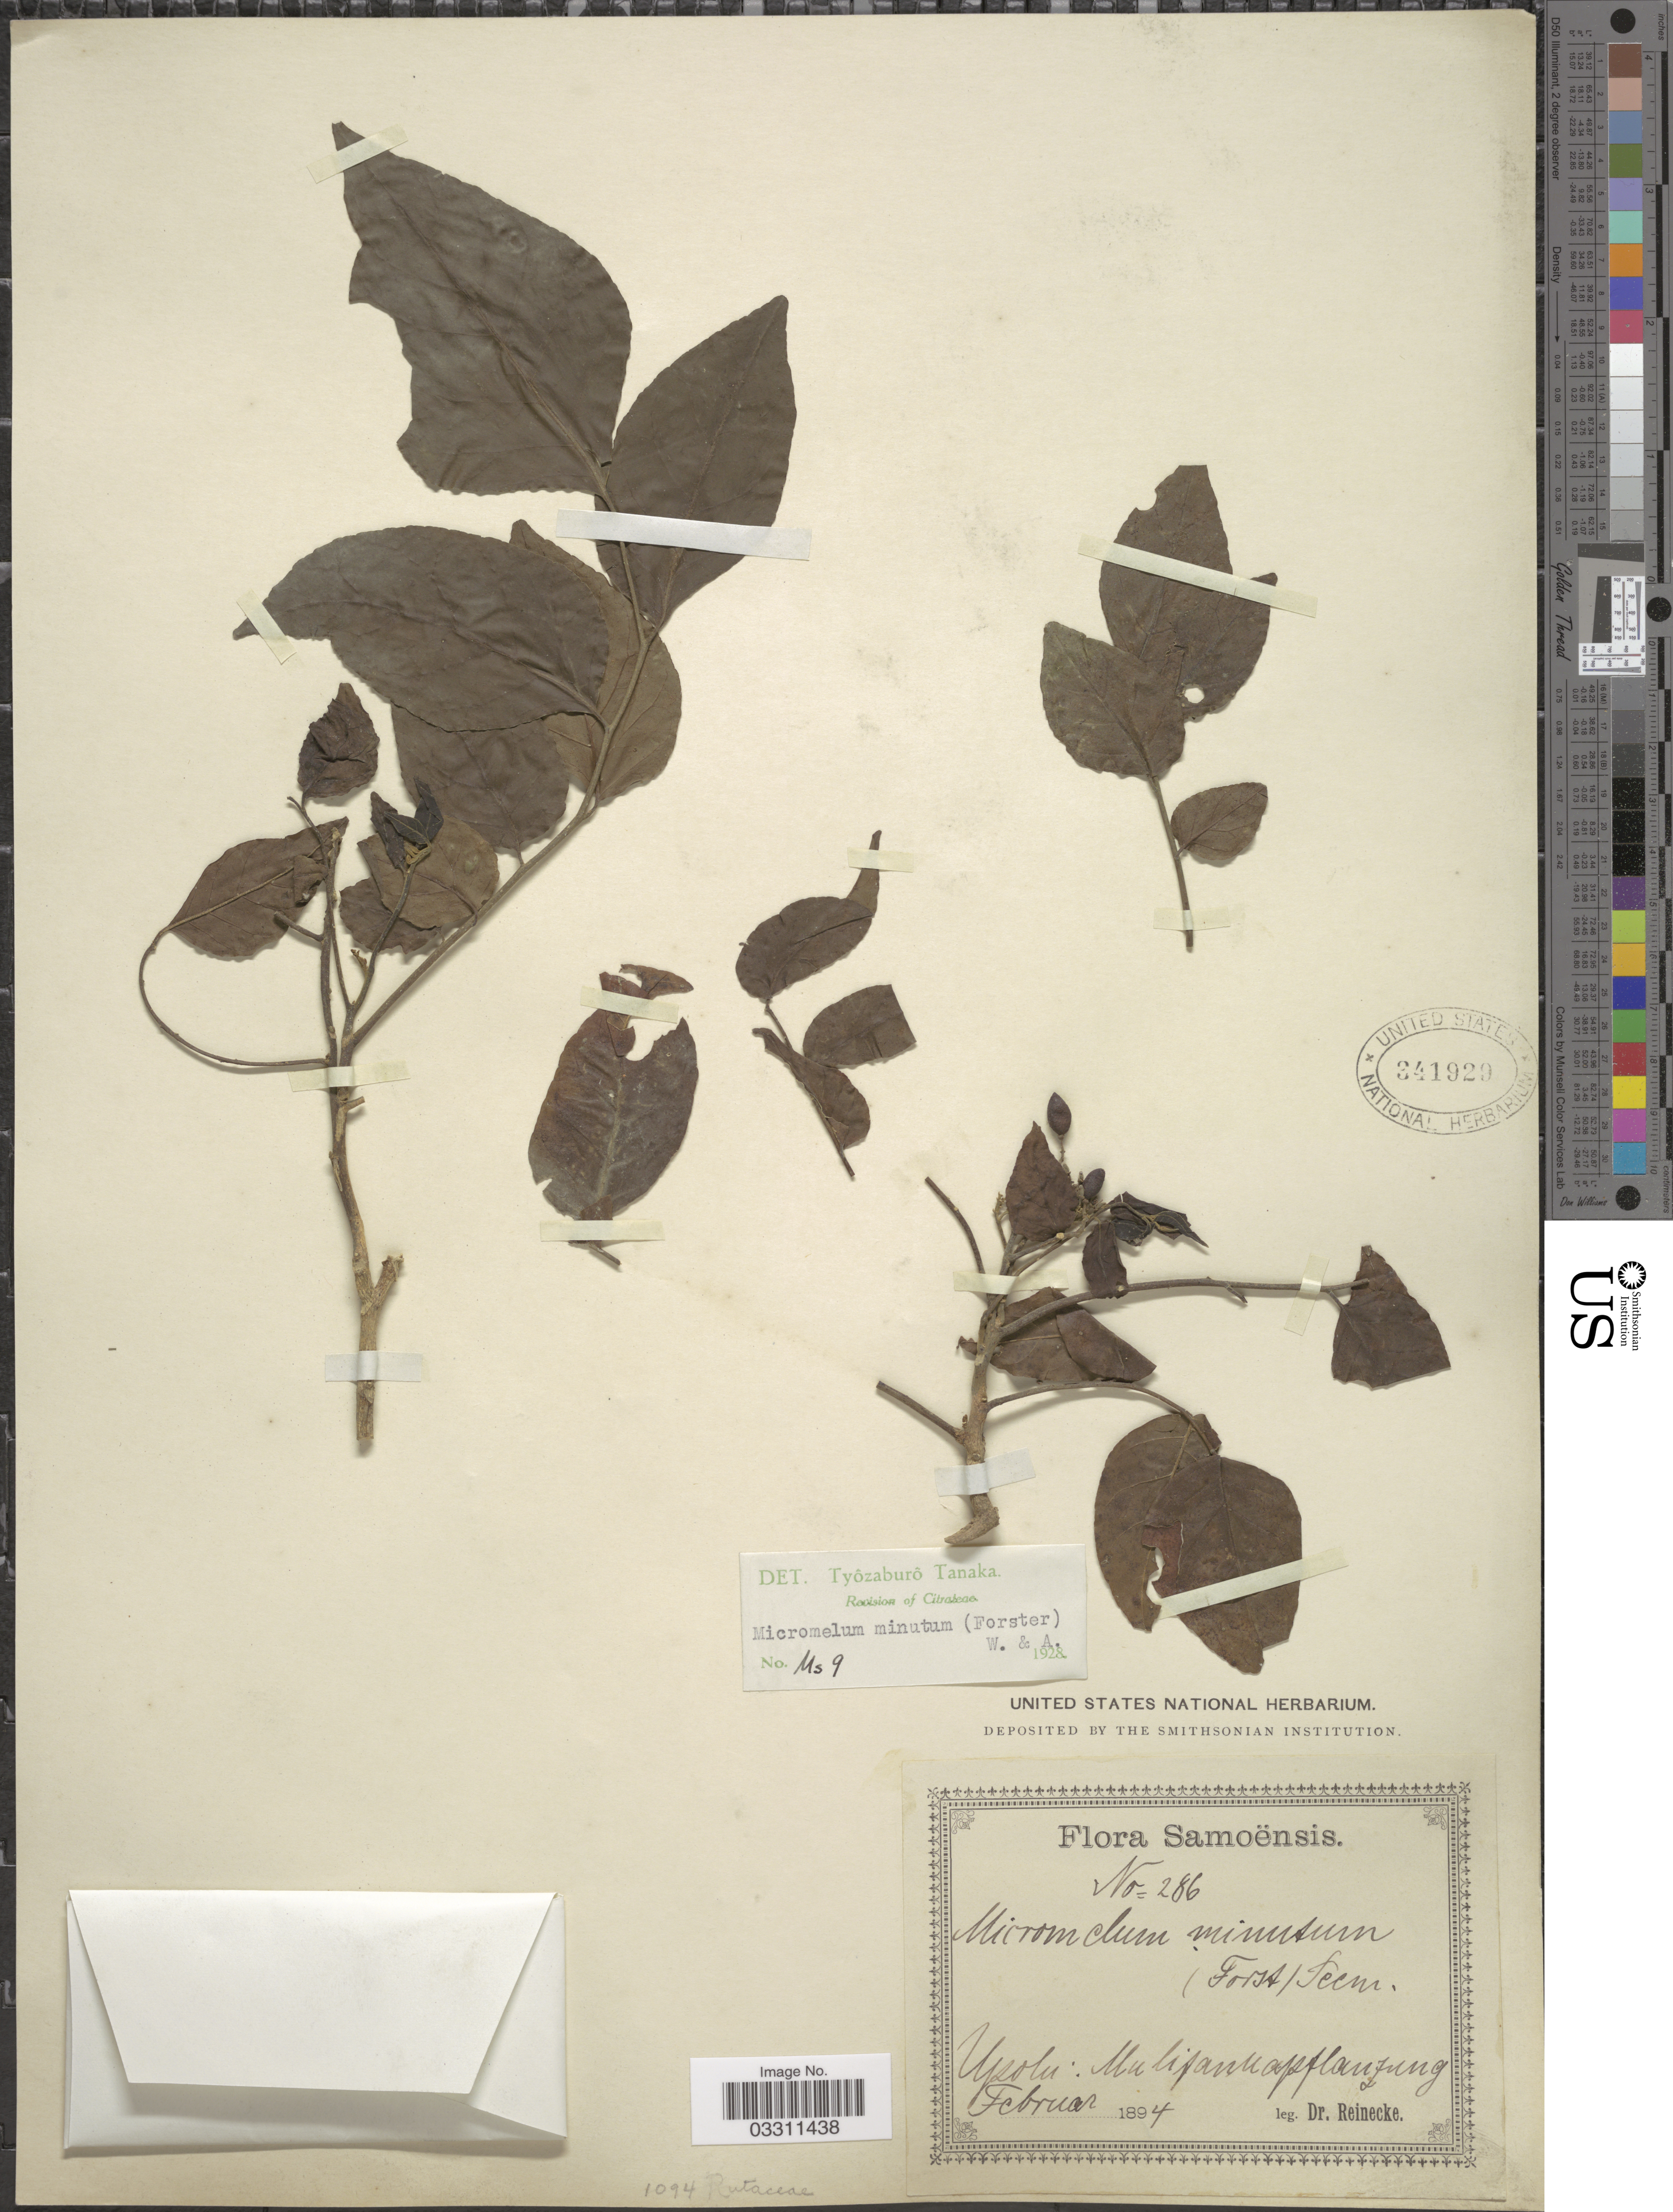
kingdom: Plantae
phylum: Tracheophyta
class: Magnoliopsida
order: Sapindales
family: Rutaceae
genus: Micromelum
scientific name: Micromelum pubescens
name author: Blume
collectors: -- Reinecke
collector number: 286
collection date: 1894-02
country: Samoa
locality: Samoënsis. Upolu: Mulitanmapflanzung [interpreted] [unsure placement].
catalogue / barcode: US 341929